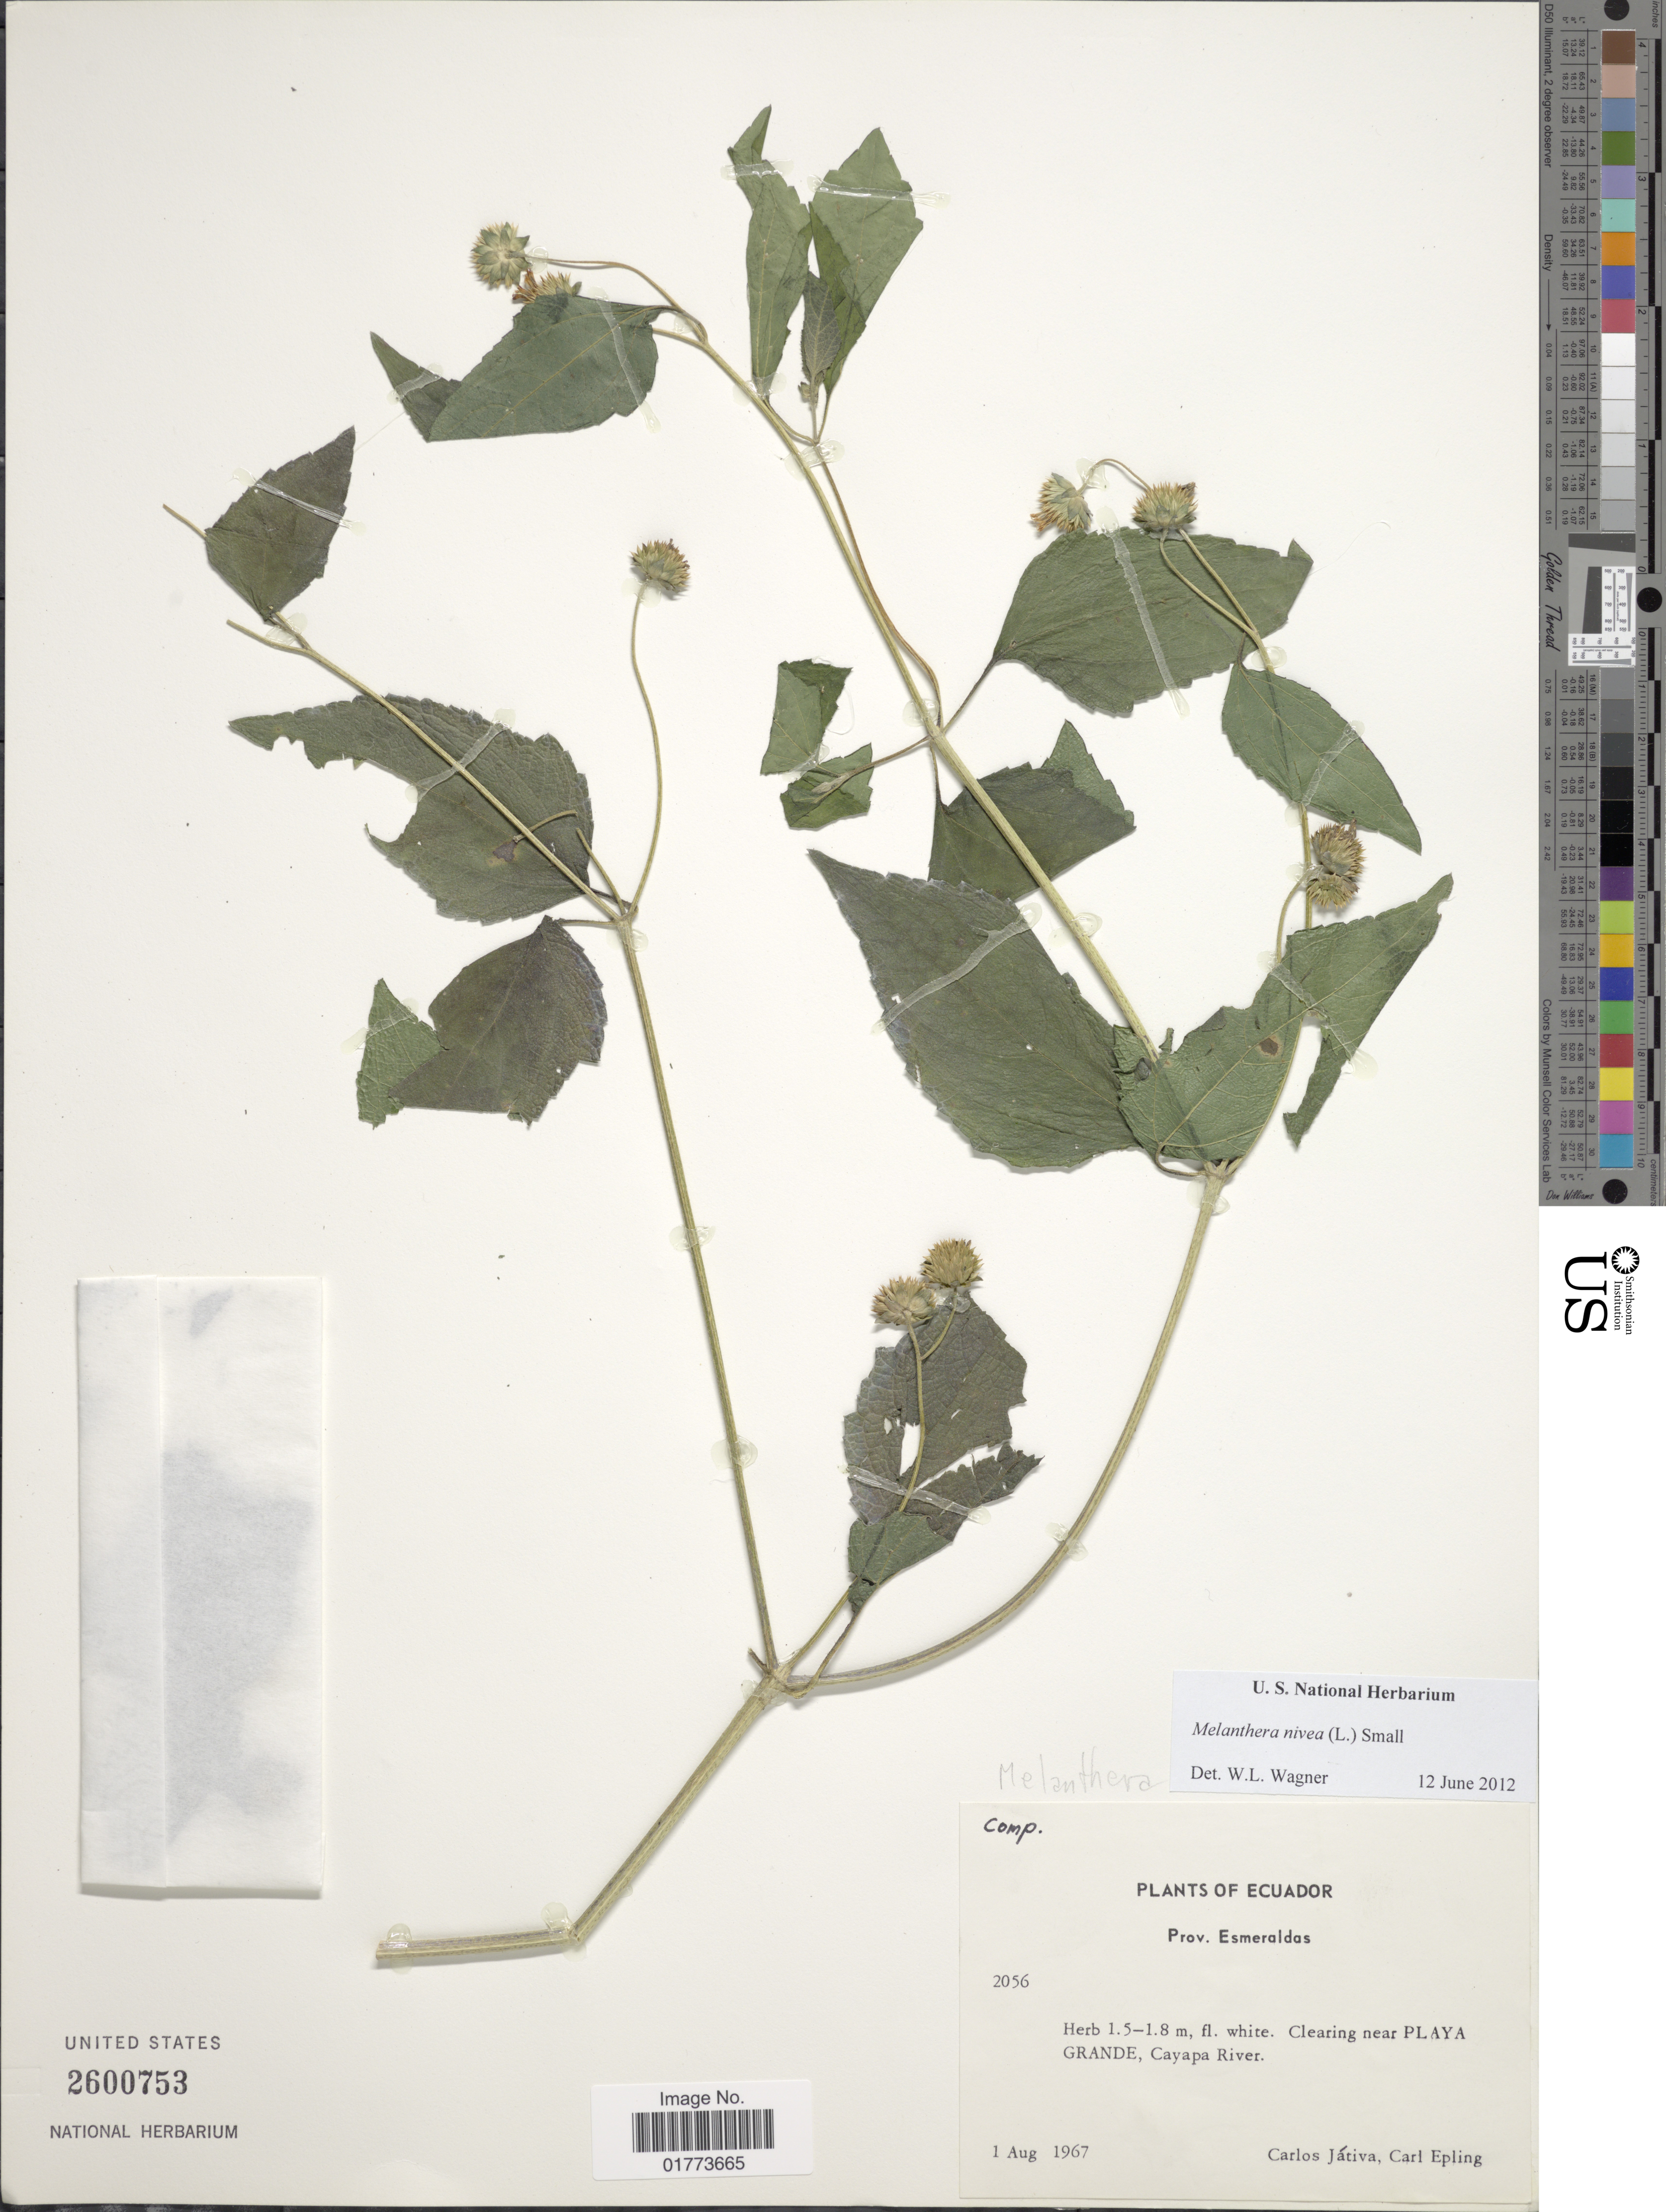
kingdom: Plantae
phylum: Tracheophyta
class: Magnoliopsida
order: Asterales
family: Asteraceae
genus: Melanthera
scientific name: Melanthera nivea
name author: (L.) Small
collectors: C. D. Játiva & C. C. Epling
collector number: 2056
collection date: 1967-08-01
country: Ecuador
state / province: Esmeraldas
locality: Prov. Esmeraldas. Clearing near Playa Grande, Cayapa River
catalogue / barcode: US 2600753